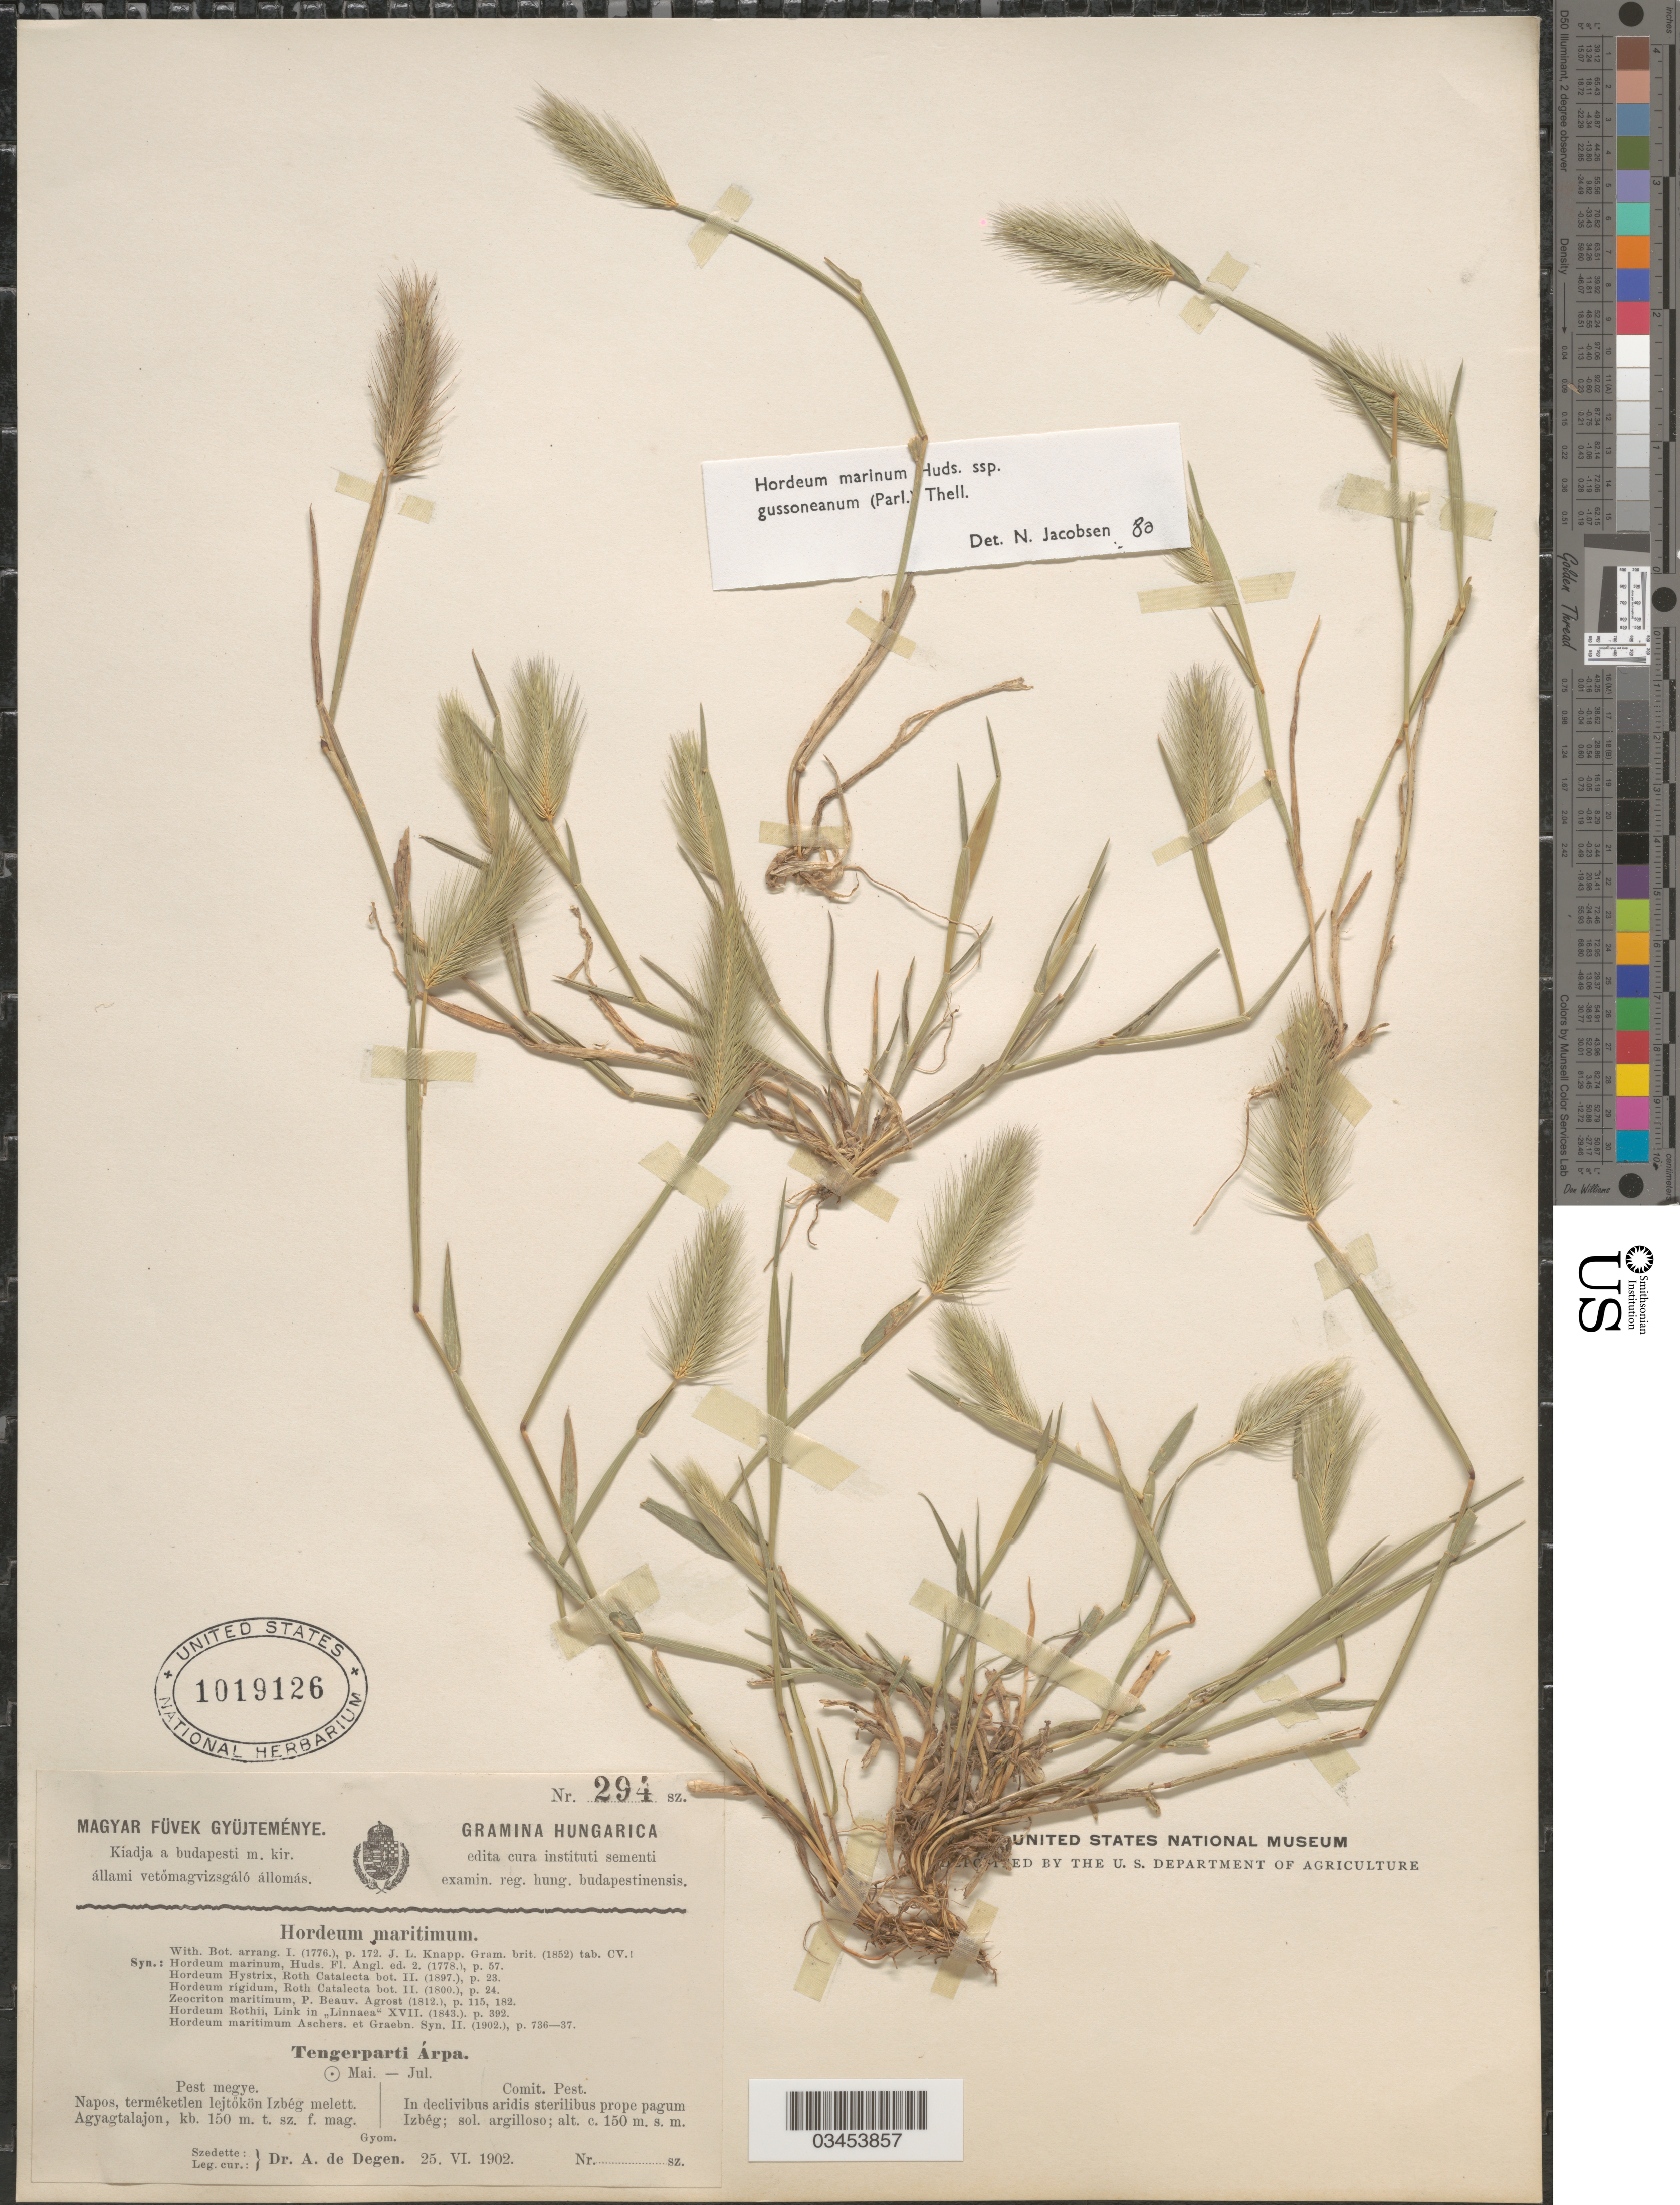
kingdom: Plantae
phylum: Tracheophyta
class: Liliopsida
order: Poales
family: Poaceae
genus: Hordeum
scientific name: Hordeum marinum subsp. gussoneanum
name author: (Parl.) Thell.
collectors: A. Degen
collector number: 294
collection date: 1902-06-25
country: Hungary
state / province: Pest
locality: Comit. Pest. In declivibus aridis sterilibus prope pagum Izbég.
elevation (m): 150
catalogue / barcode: US 1019126